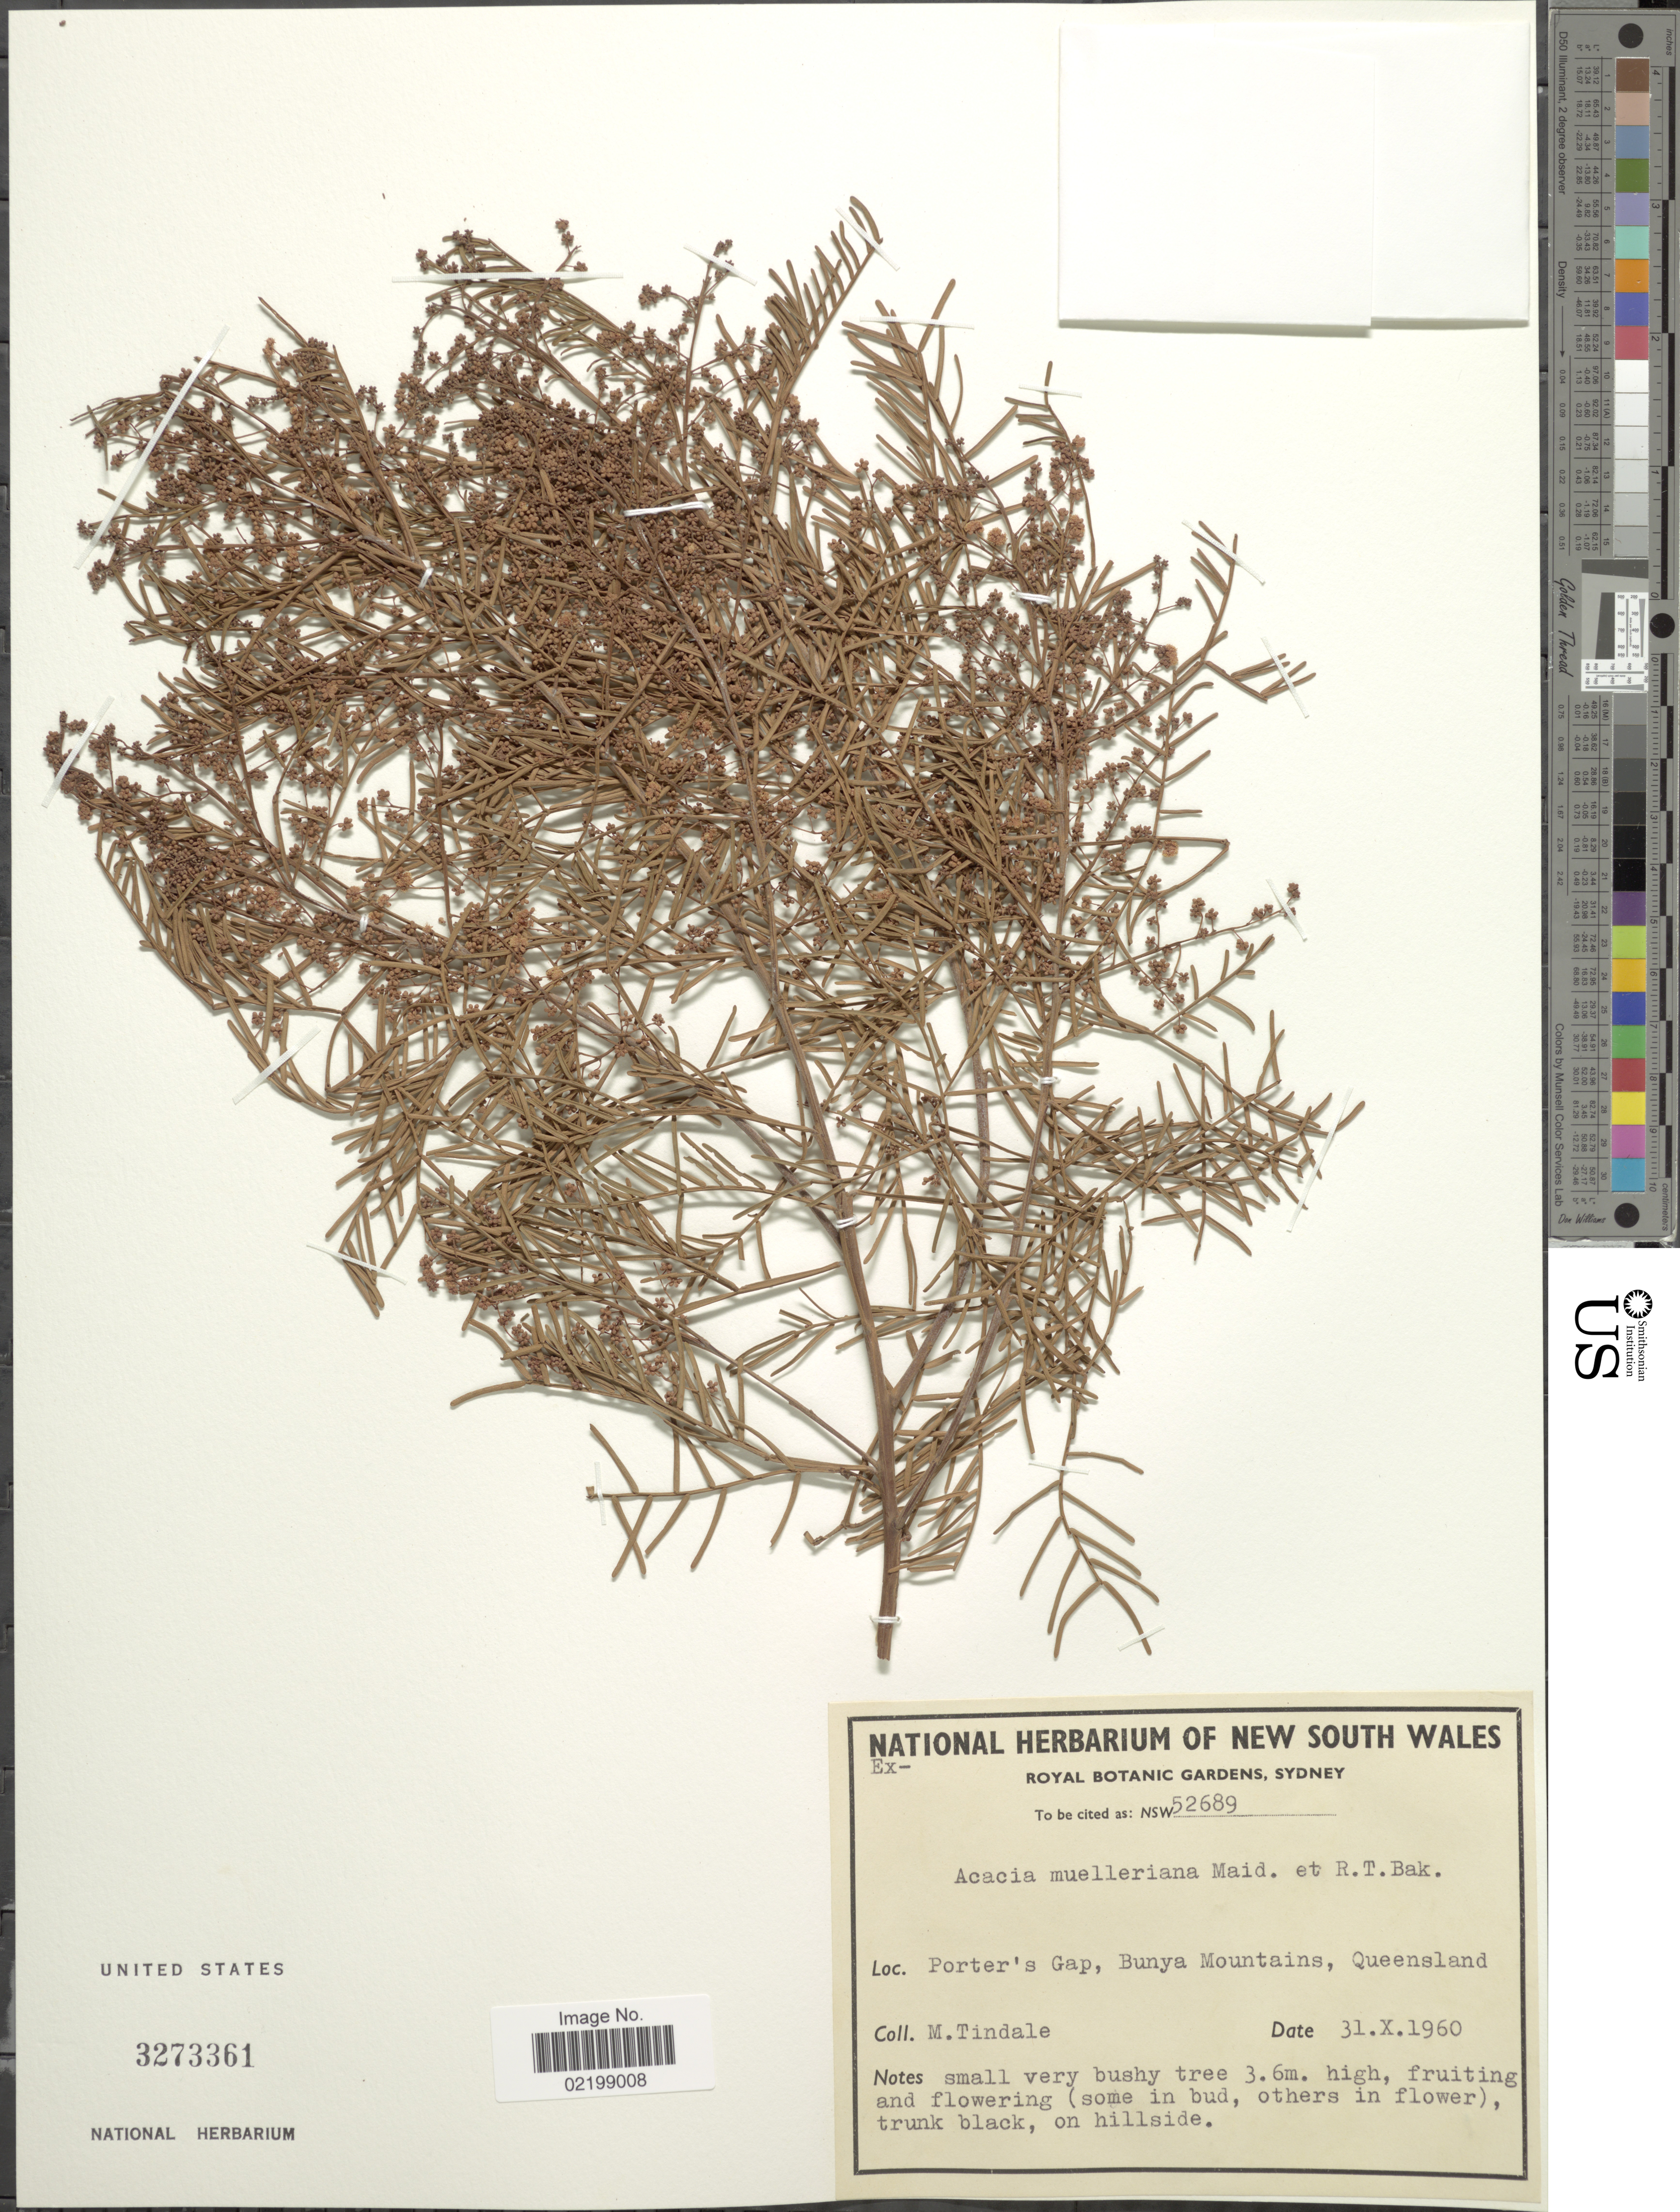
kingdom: Plantae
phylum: Tracheophyta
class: Magnoliopsida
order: Fabales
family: Fabaceae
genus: Acacia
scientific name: Acacia muelleriana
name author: Maiden & R.T. Baker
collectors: M. D. Tindale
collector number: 52689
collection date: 1960-10-31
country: Australia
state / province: Queensland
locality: Porter's Gap, Bunya Mountains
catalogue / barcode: US 3273361